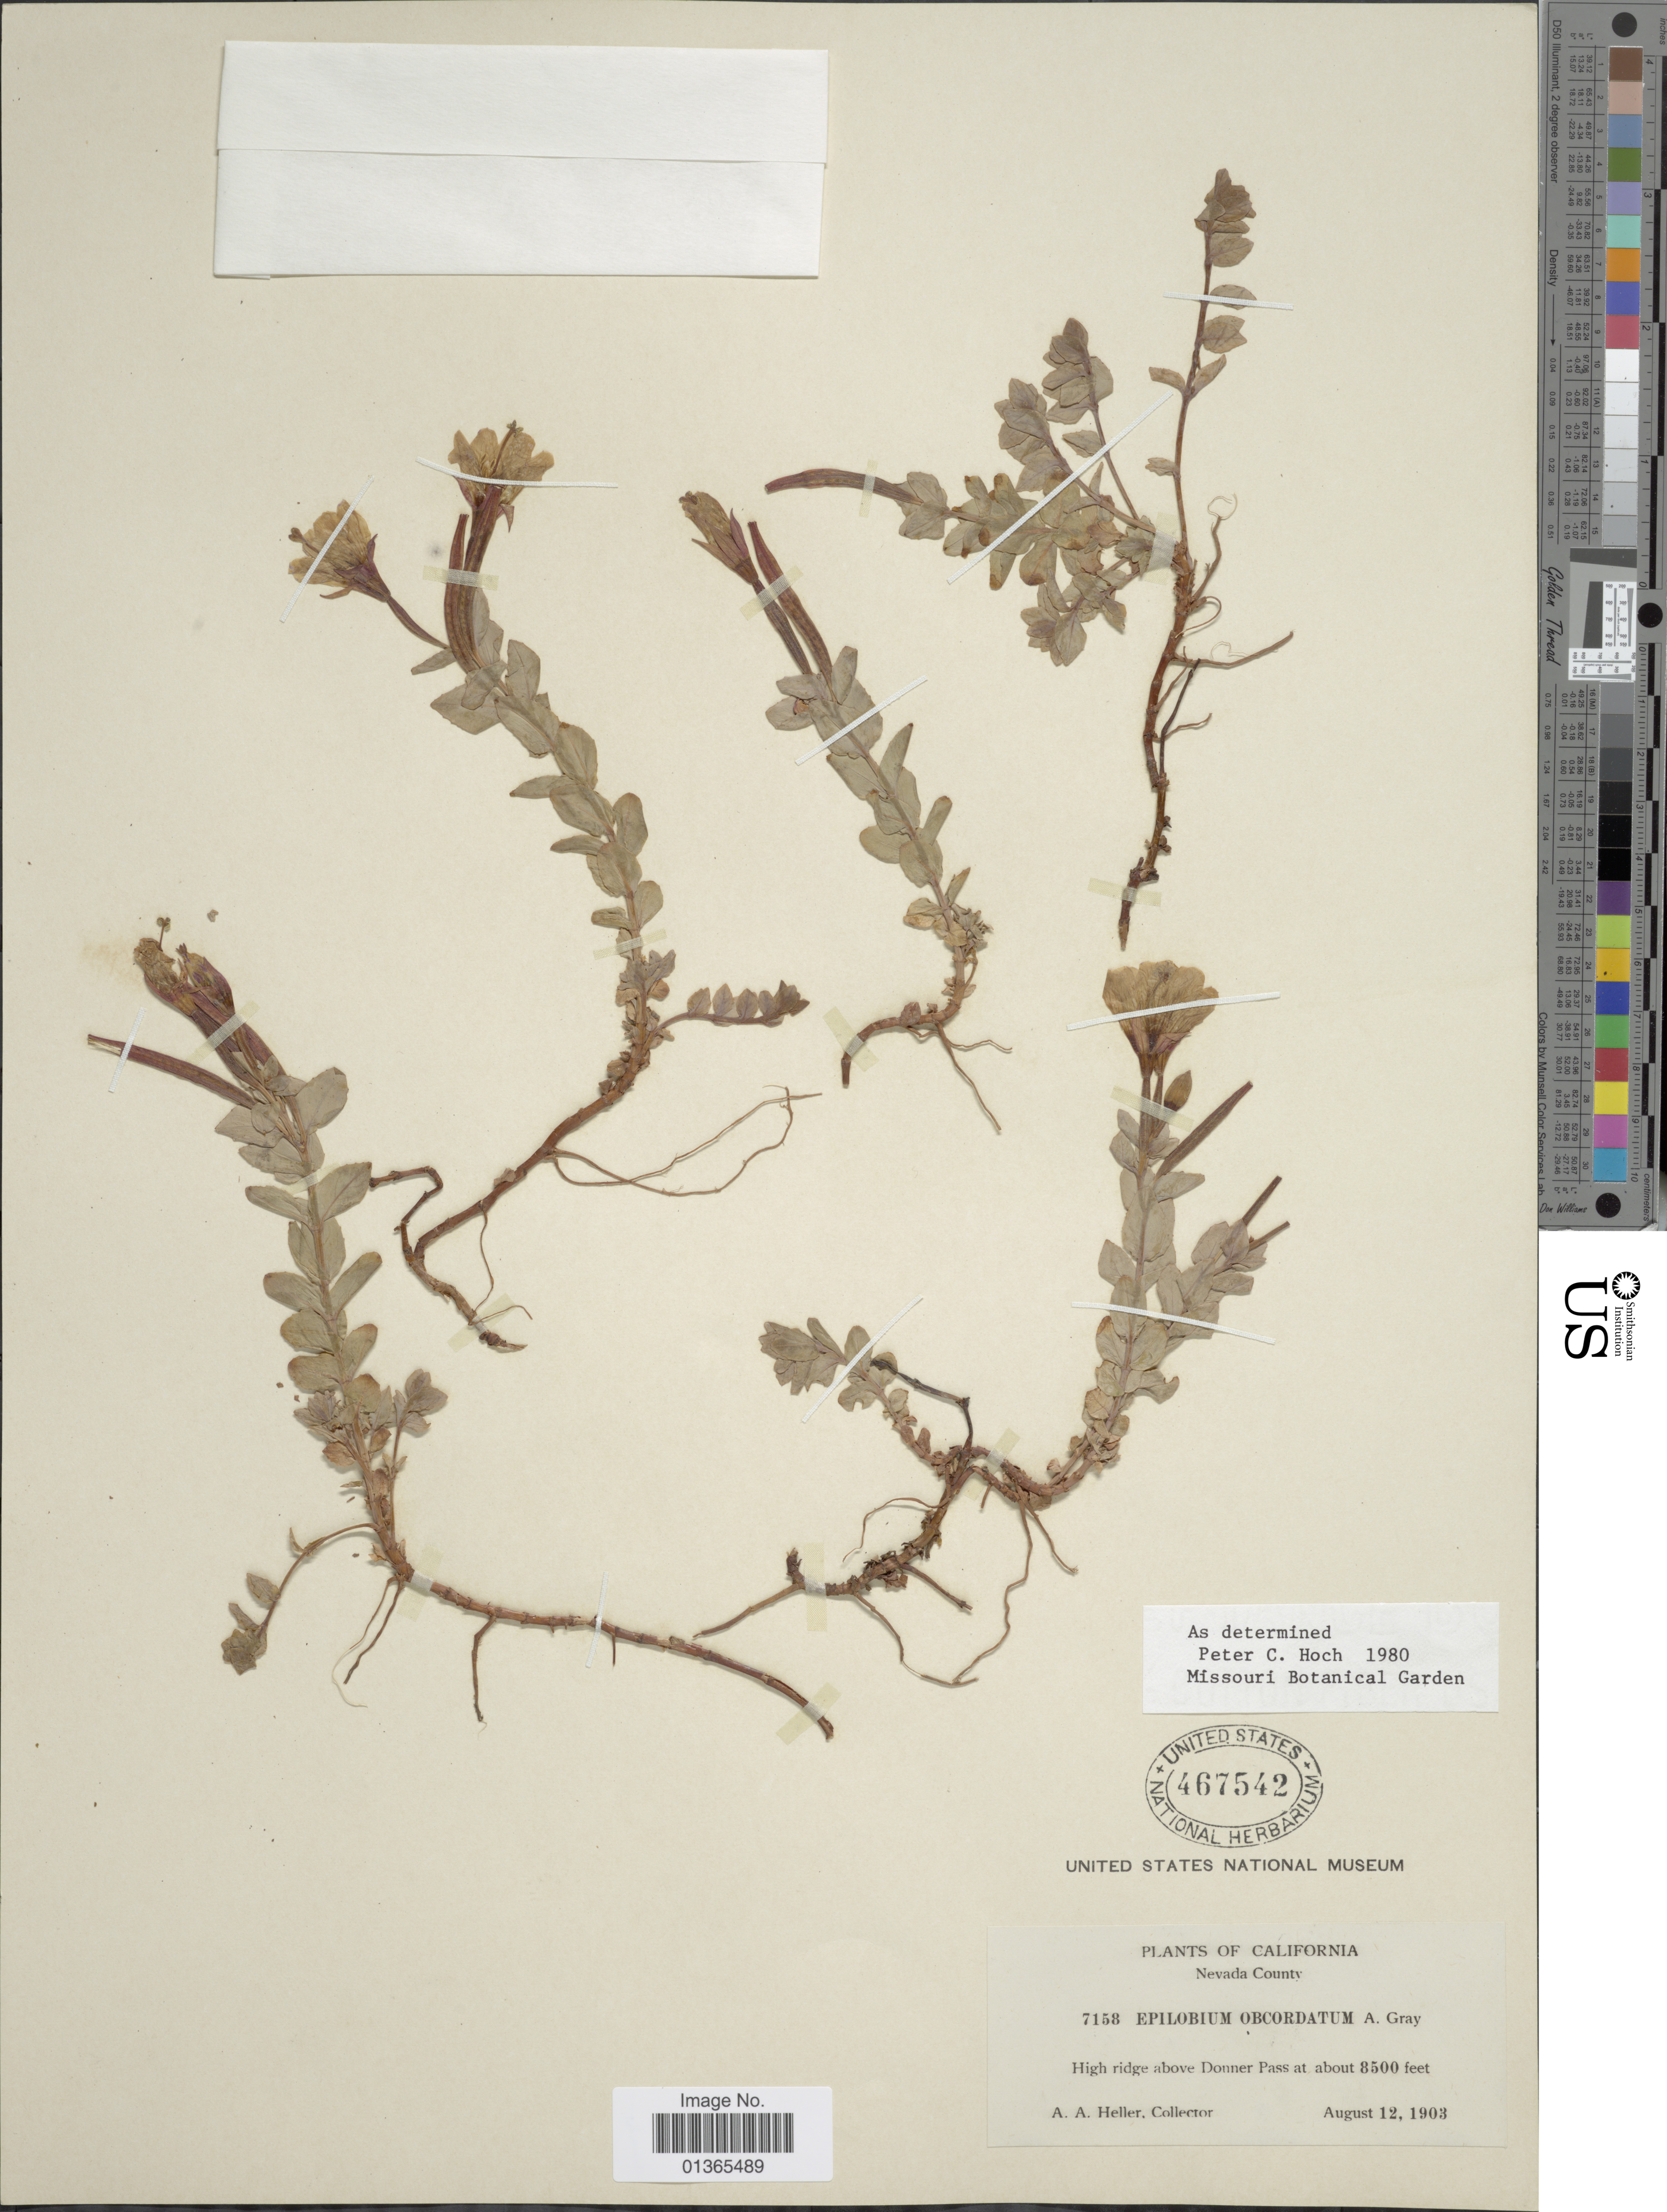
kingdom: Plantae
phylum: Tracheophyta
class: Magnoliopsida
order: Myrtales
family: Onagraceae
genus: Epilobium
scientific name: Epilobium obcordatum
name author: A. Gray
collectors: A. A. Heller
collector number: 7158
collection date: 1903-08-12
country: United States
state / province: California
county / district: Nevada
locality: Nevada County. High ridge above Donner Pass.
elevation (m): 2591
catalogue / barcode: US 467542